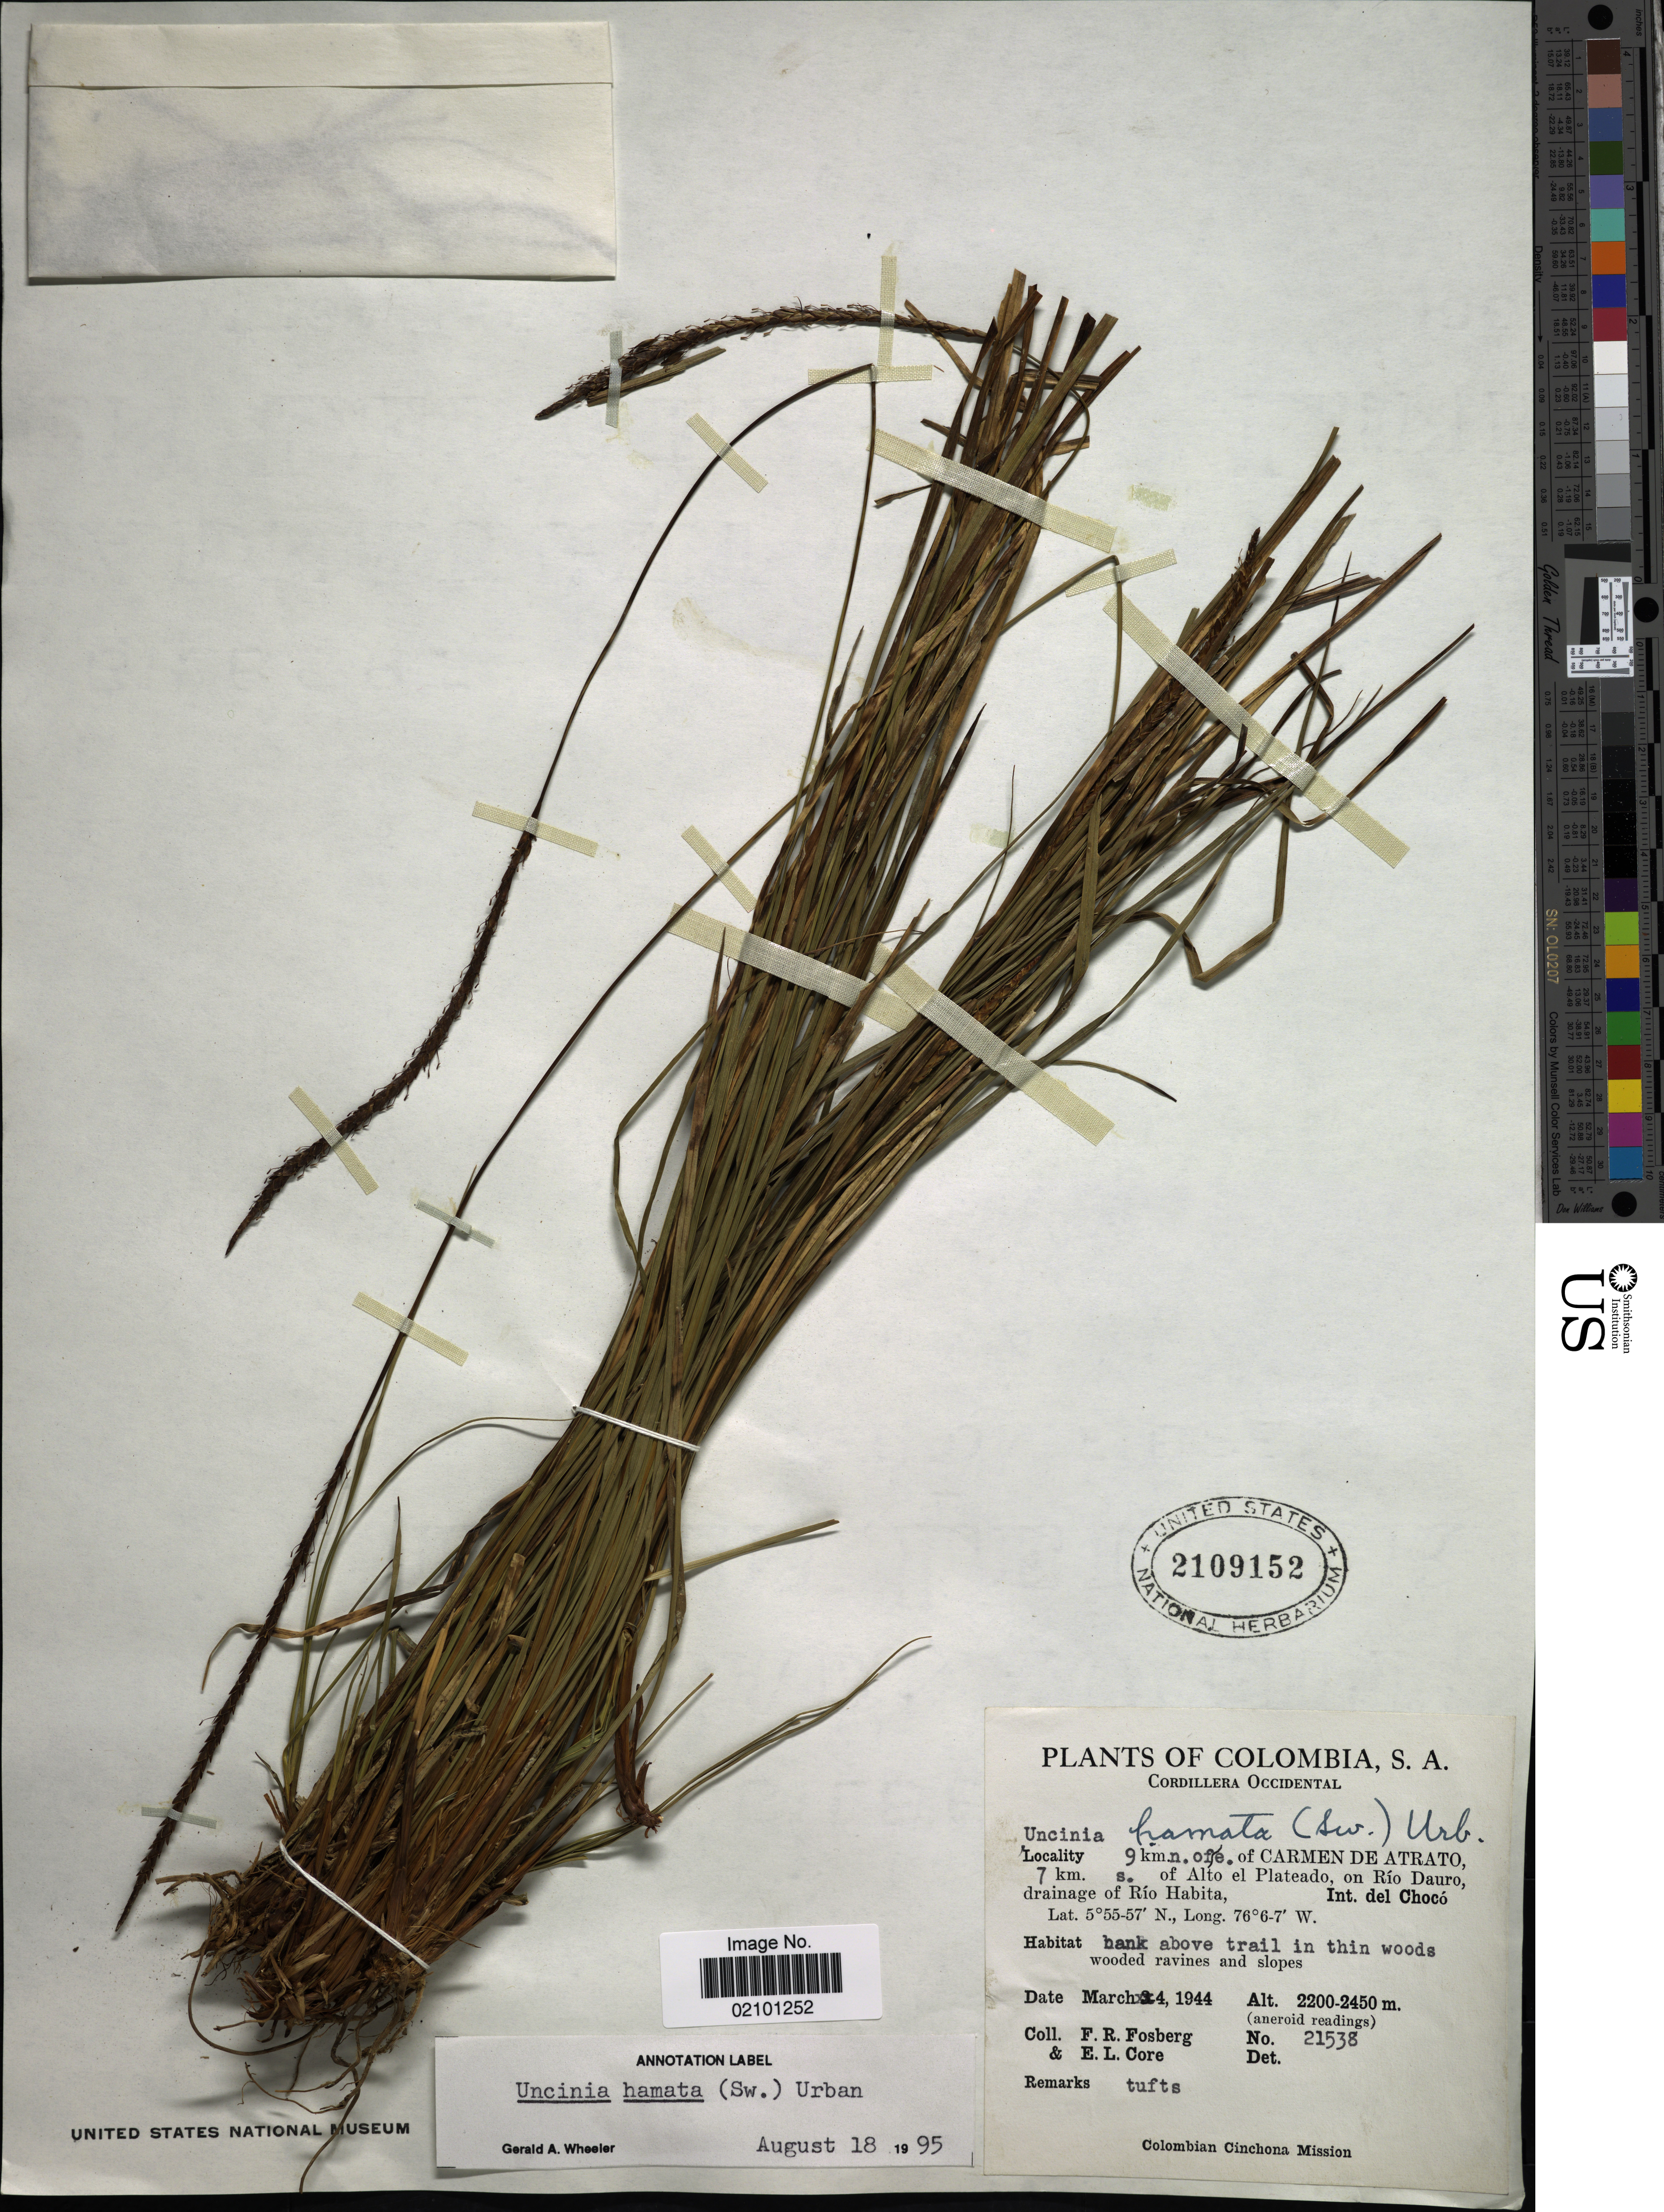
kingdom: Plantae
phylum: Tracheophyta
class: Liliopsida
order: Poales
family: Cyperaceae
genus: Carex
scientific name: Carex hamata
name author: Sw.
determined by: Strong, M. T., (US), Smithsonian Institution - National Museum of Natural History (UNITED STATES)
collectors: F. R. Fosberg & E. L. Core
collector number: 21538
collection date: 1944-03-04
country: Colombia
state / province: Chocó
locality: Cordillera Occidental. 9 km. n. of e. of Carmen de Atrato, 7 km. s. of Alto el Plateado, on Rio Dauro, drainage of Rio Habita, Int. del Choco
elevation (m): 2200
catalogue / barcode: US 2109152